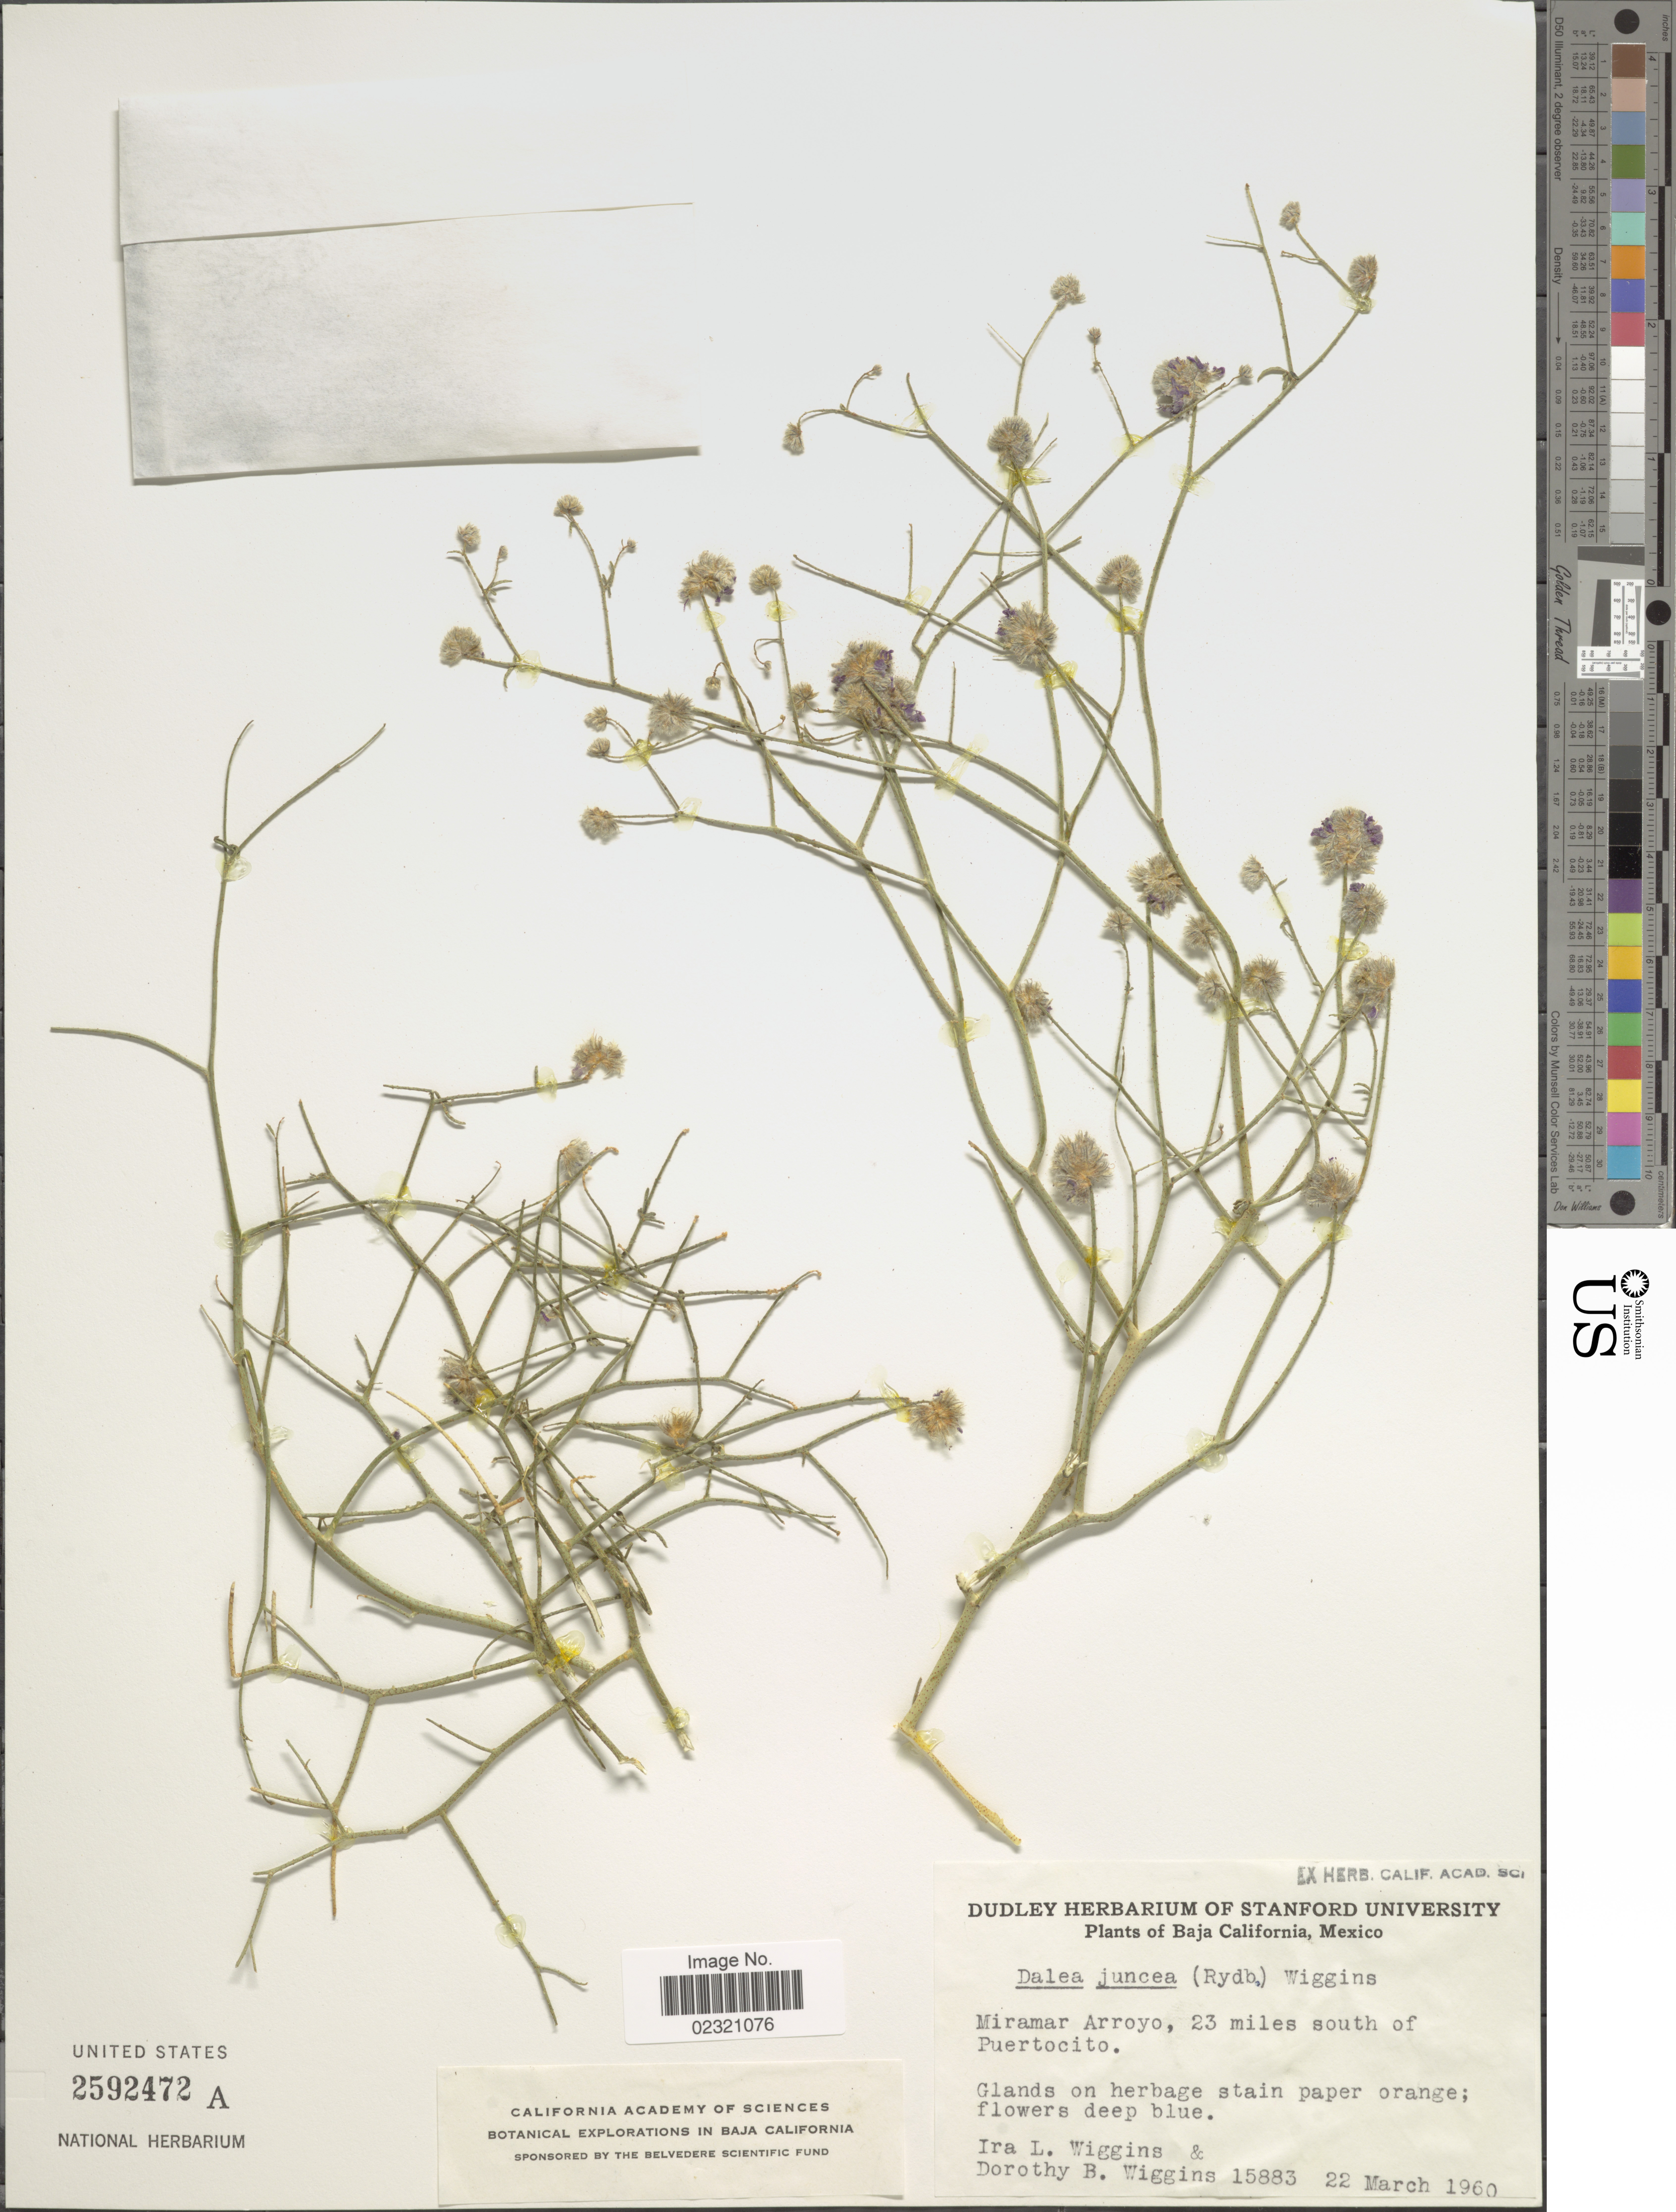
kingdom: Plantae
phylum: Tracheophyta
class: Magnoliopsida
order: Fabales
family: Fabaceae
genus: Psorothamnus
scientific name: Psorothamnus emoryi var. emoryi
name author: (A. Gray) Rydb.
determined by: Strong, M. T., (US), Smithsonian Institution - National Museum of Natural History (UNITED STATES)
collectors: I. L. Wiggins & D. B. Wiggins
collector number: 15883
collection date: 1960-03-22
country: Mexico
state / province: Baja California Norte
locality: Miramar Arroyo, 23 miles south of Puertocito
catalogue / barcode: US 2592472A